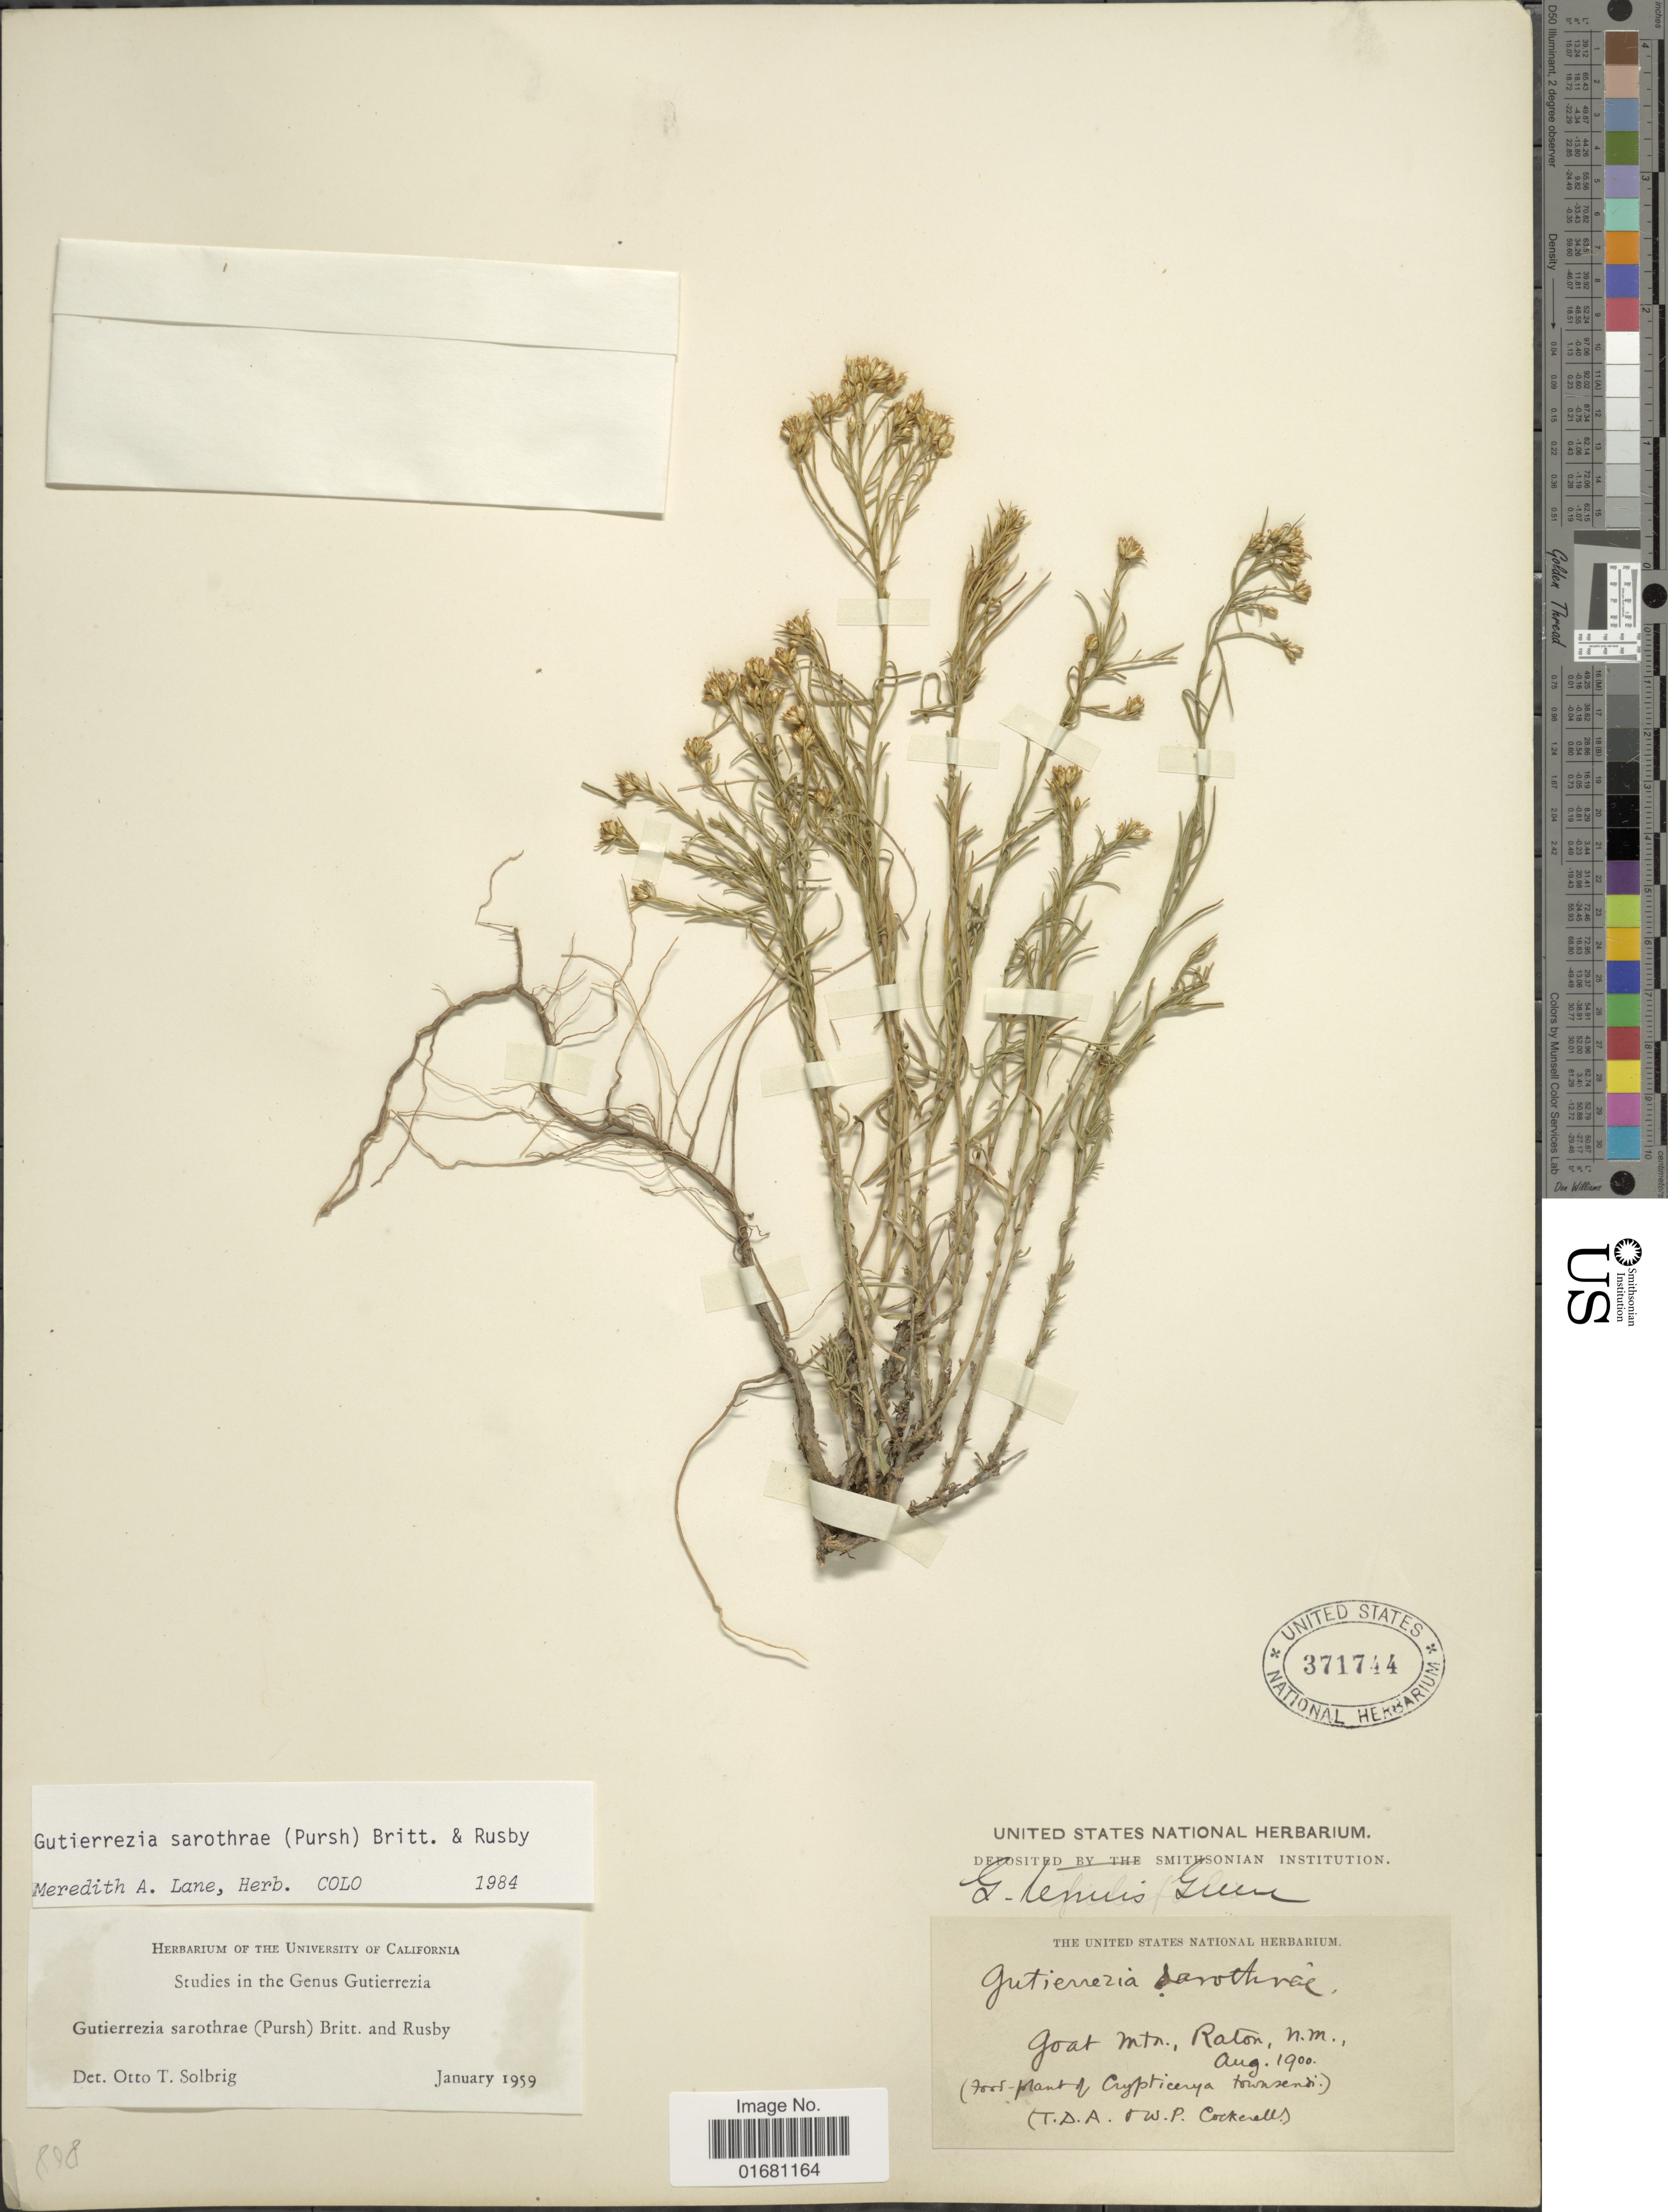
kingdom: Plantae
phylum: Tracheophyta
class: Magnoliopsida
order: Asterales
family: Asteraceae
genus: Gutierrezia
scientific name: Gutierrezia sarothrae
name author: (Pursh) Britton & Rusby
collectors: J. Cockerell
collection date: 1900-08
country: United States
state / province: New Mexico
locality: Goat Mtn, Raton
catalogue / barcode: US 371744